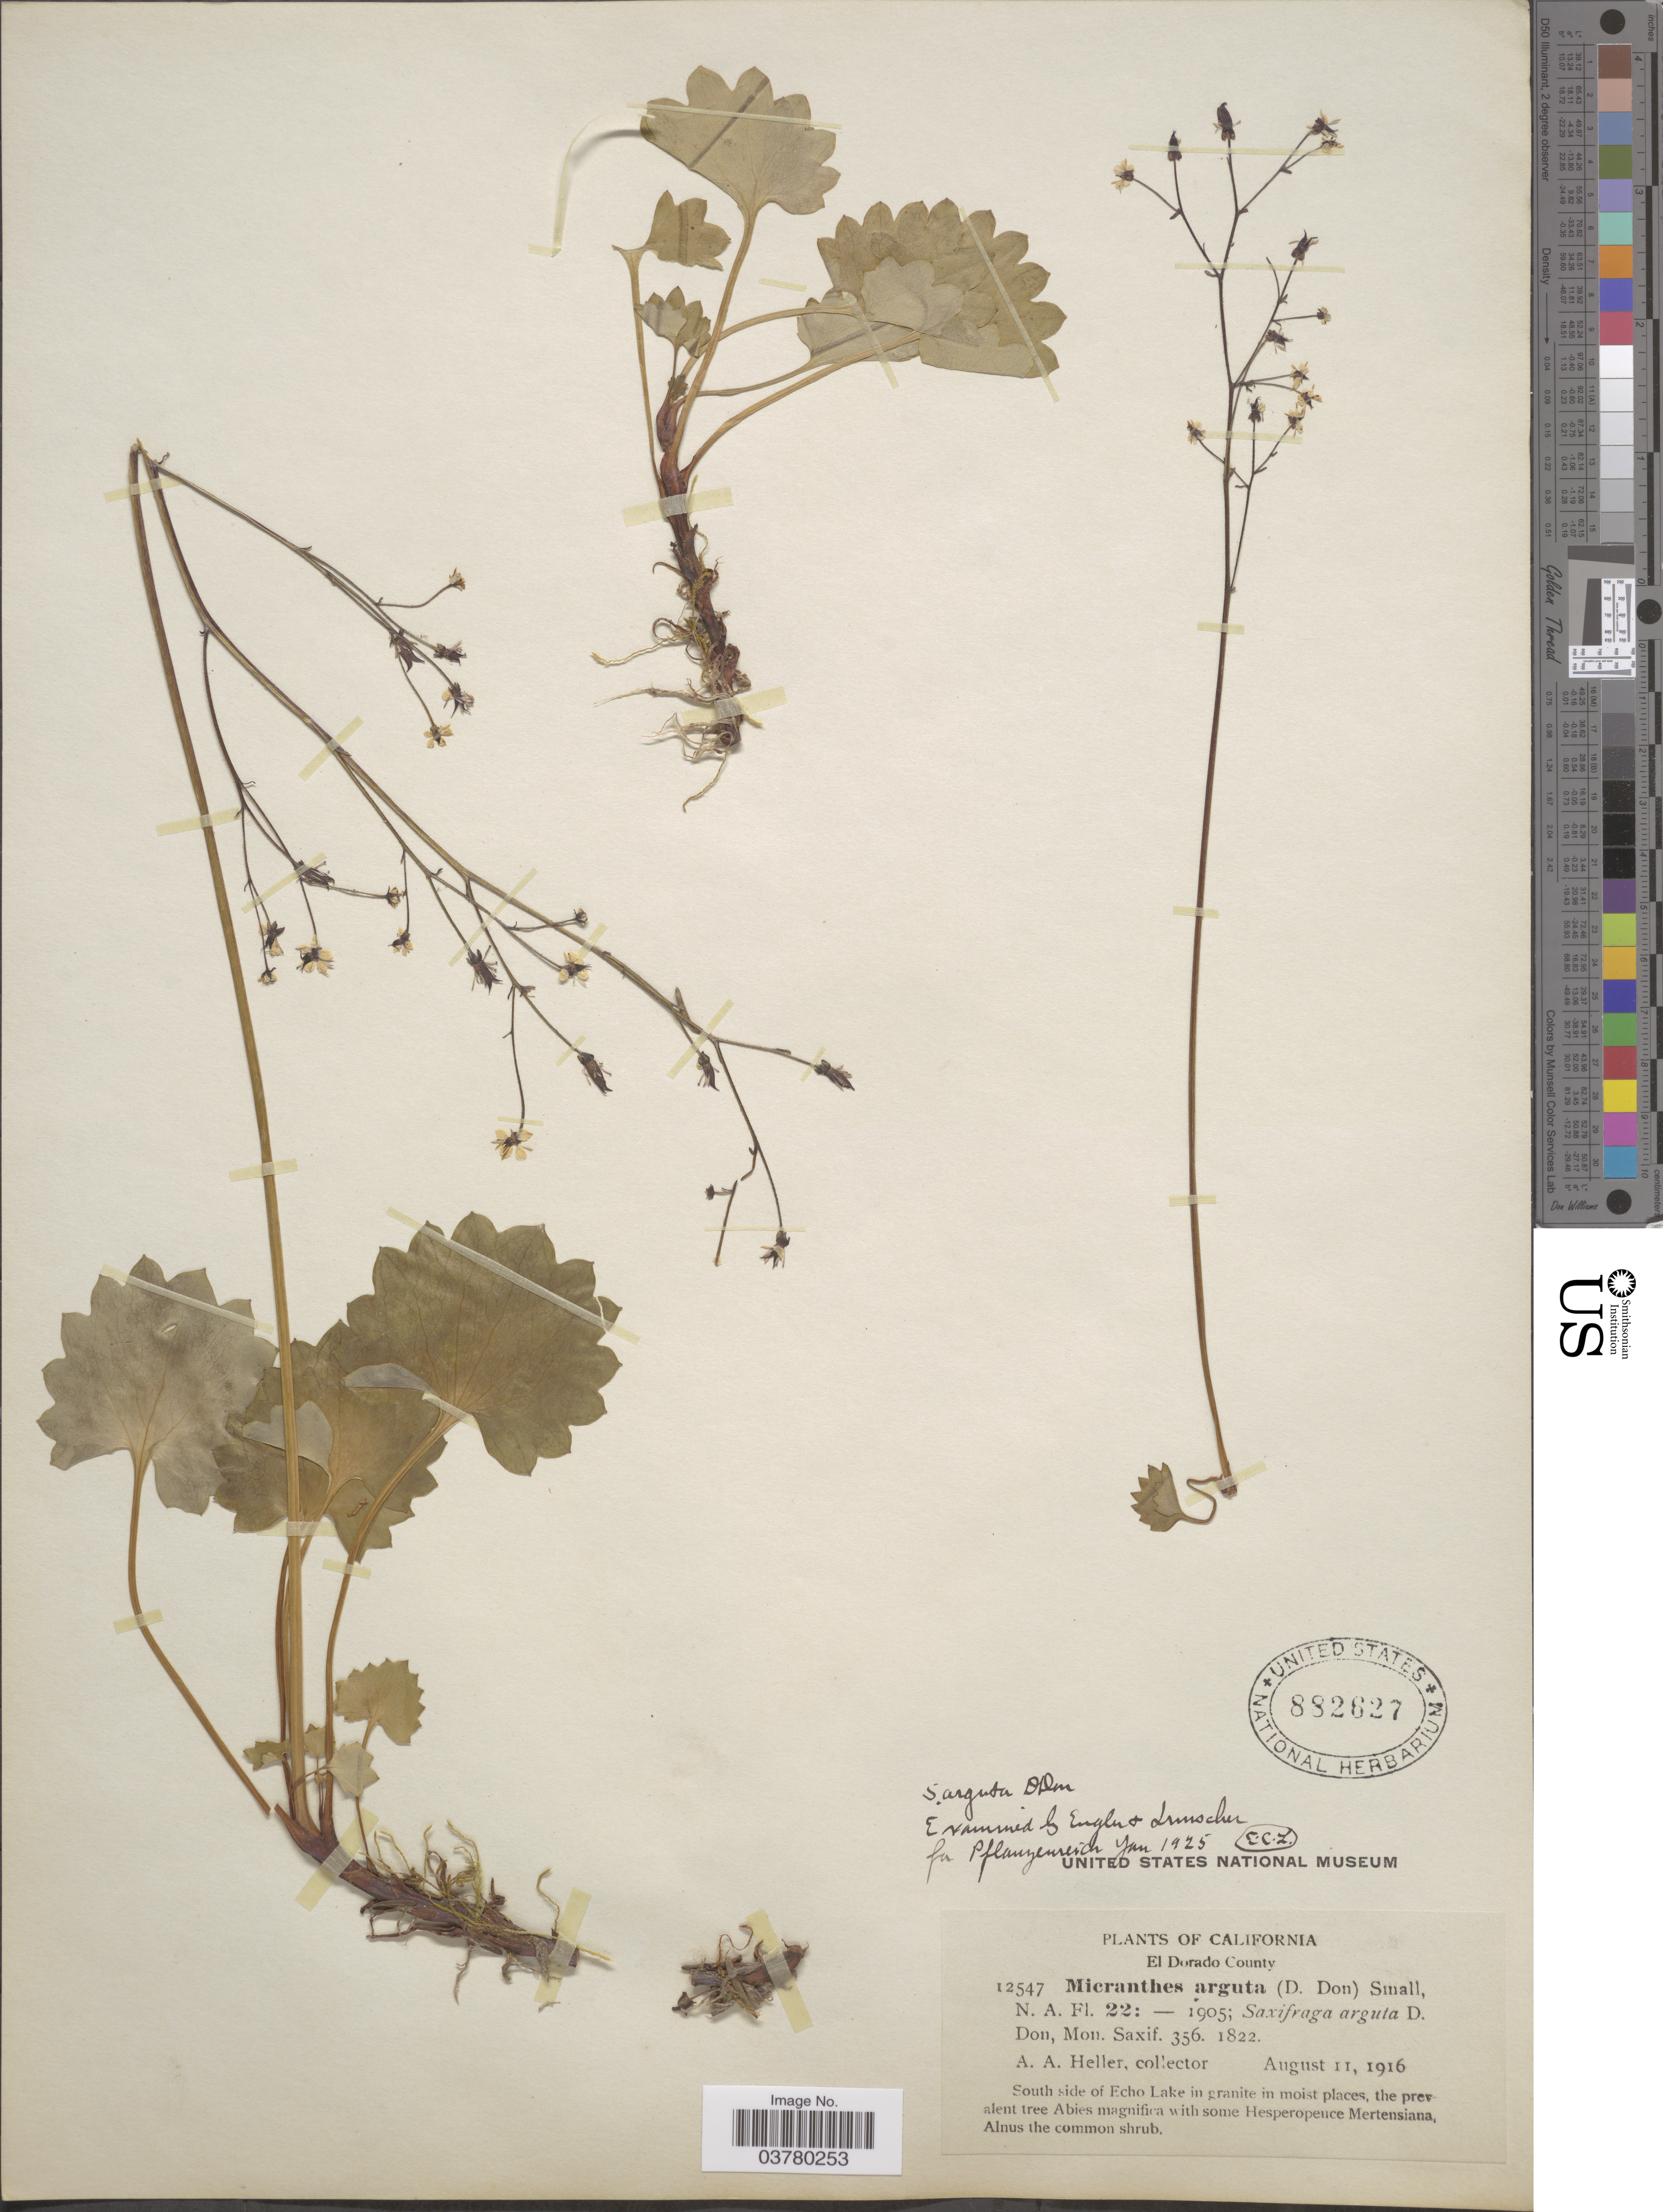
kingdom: Plantae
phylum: Tracheophyta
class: Magnoliopsida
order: Saxifragales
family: Saxifragaceae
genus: Micranthes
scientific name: Micranthes odontoloma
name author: (Piper) A. Heller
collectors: A. A. Heller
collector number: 12547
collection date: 1916-08-11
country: United States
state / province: California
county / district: El Dorado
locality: El Dorado County. South side of Echo Lake in granite in moist places, the prevalent tree Abies magnifica.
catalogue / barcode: US 882627